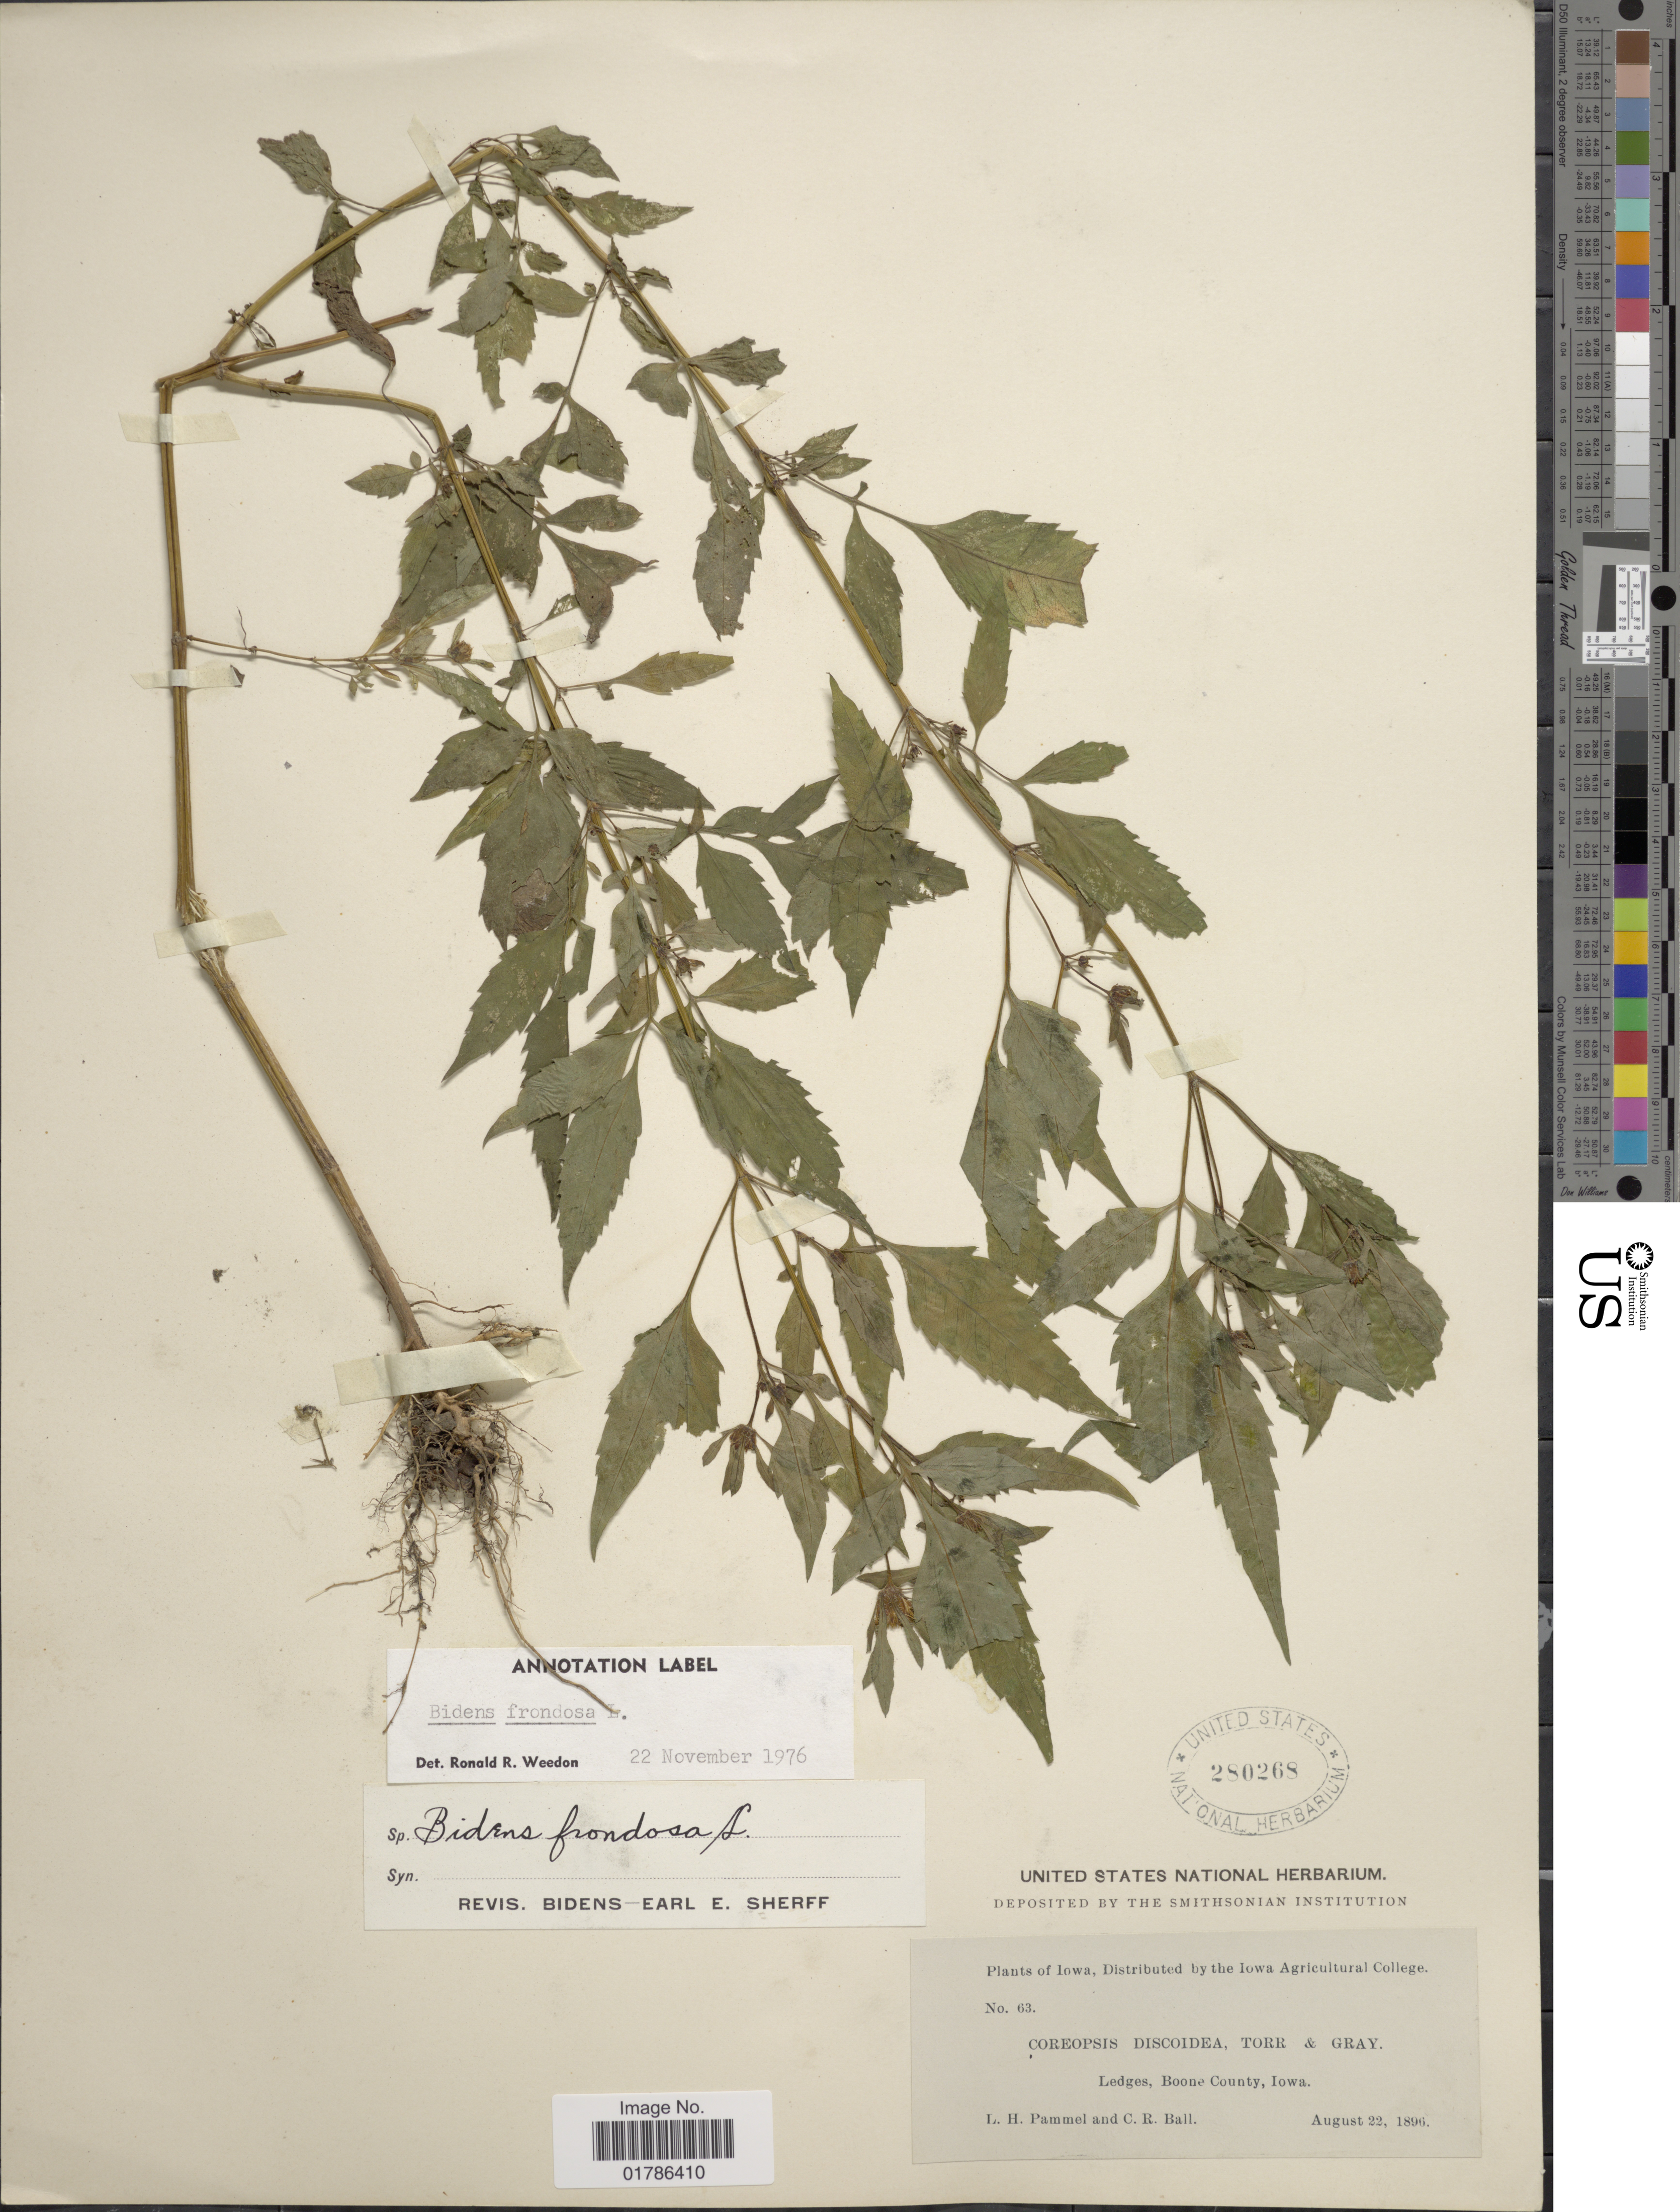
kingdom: Plantae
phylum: Tracheophyta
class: Magnoliopsida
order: Asterales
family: Asteraceae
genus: Bidens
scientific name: Bidens frondosa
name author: L.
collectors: L. Pammel & C. R. Ball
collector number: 63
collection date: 1896-08-22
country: United States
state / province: Iowa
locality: Boone County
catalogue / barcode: US 280268